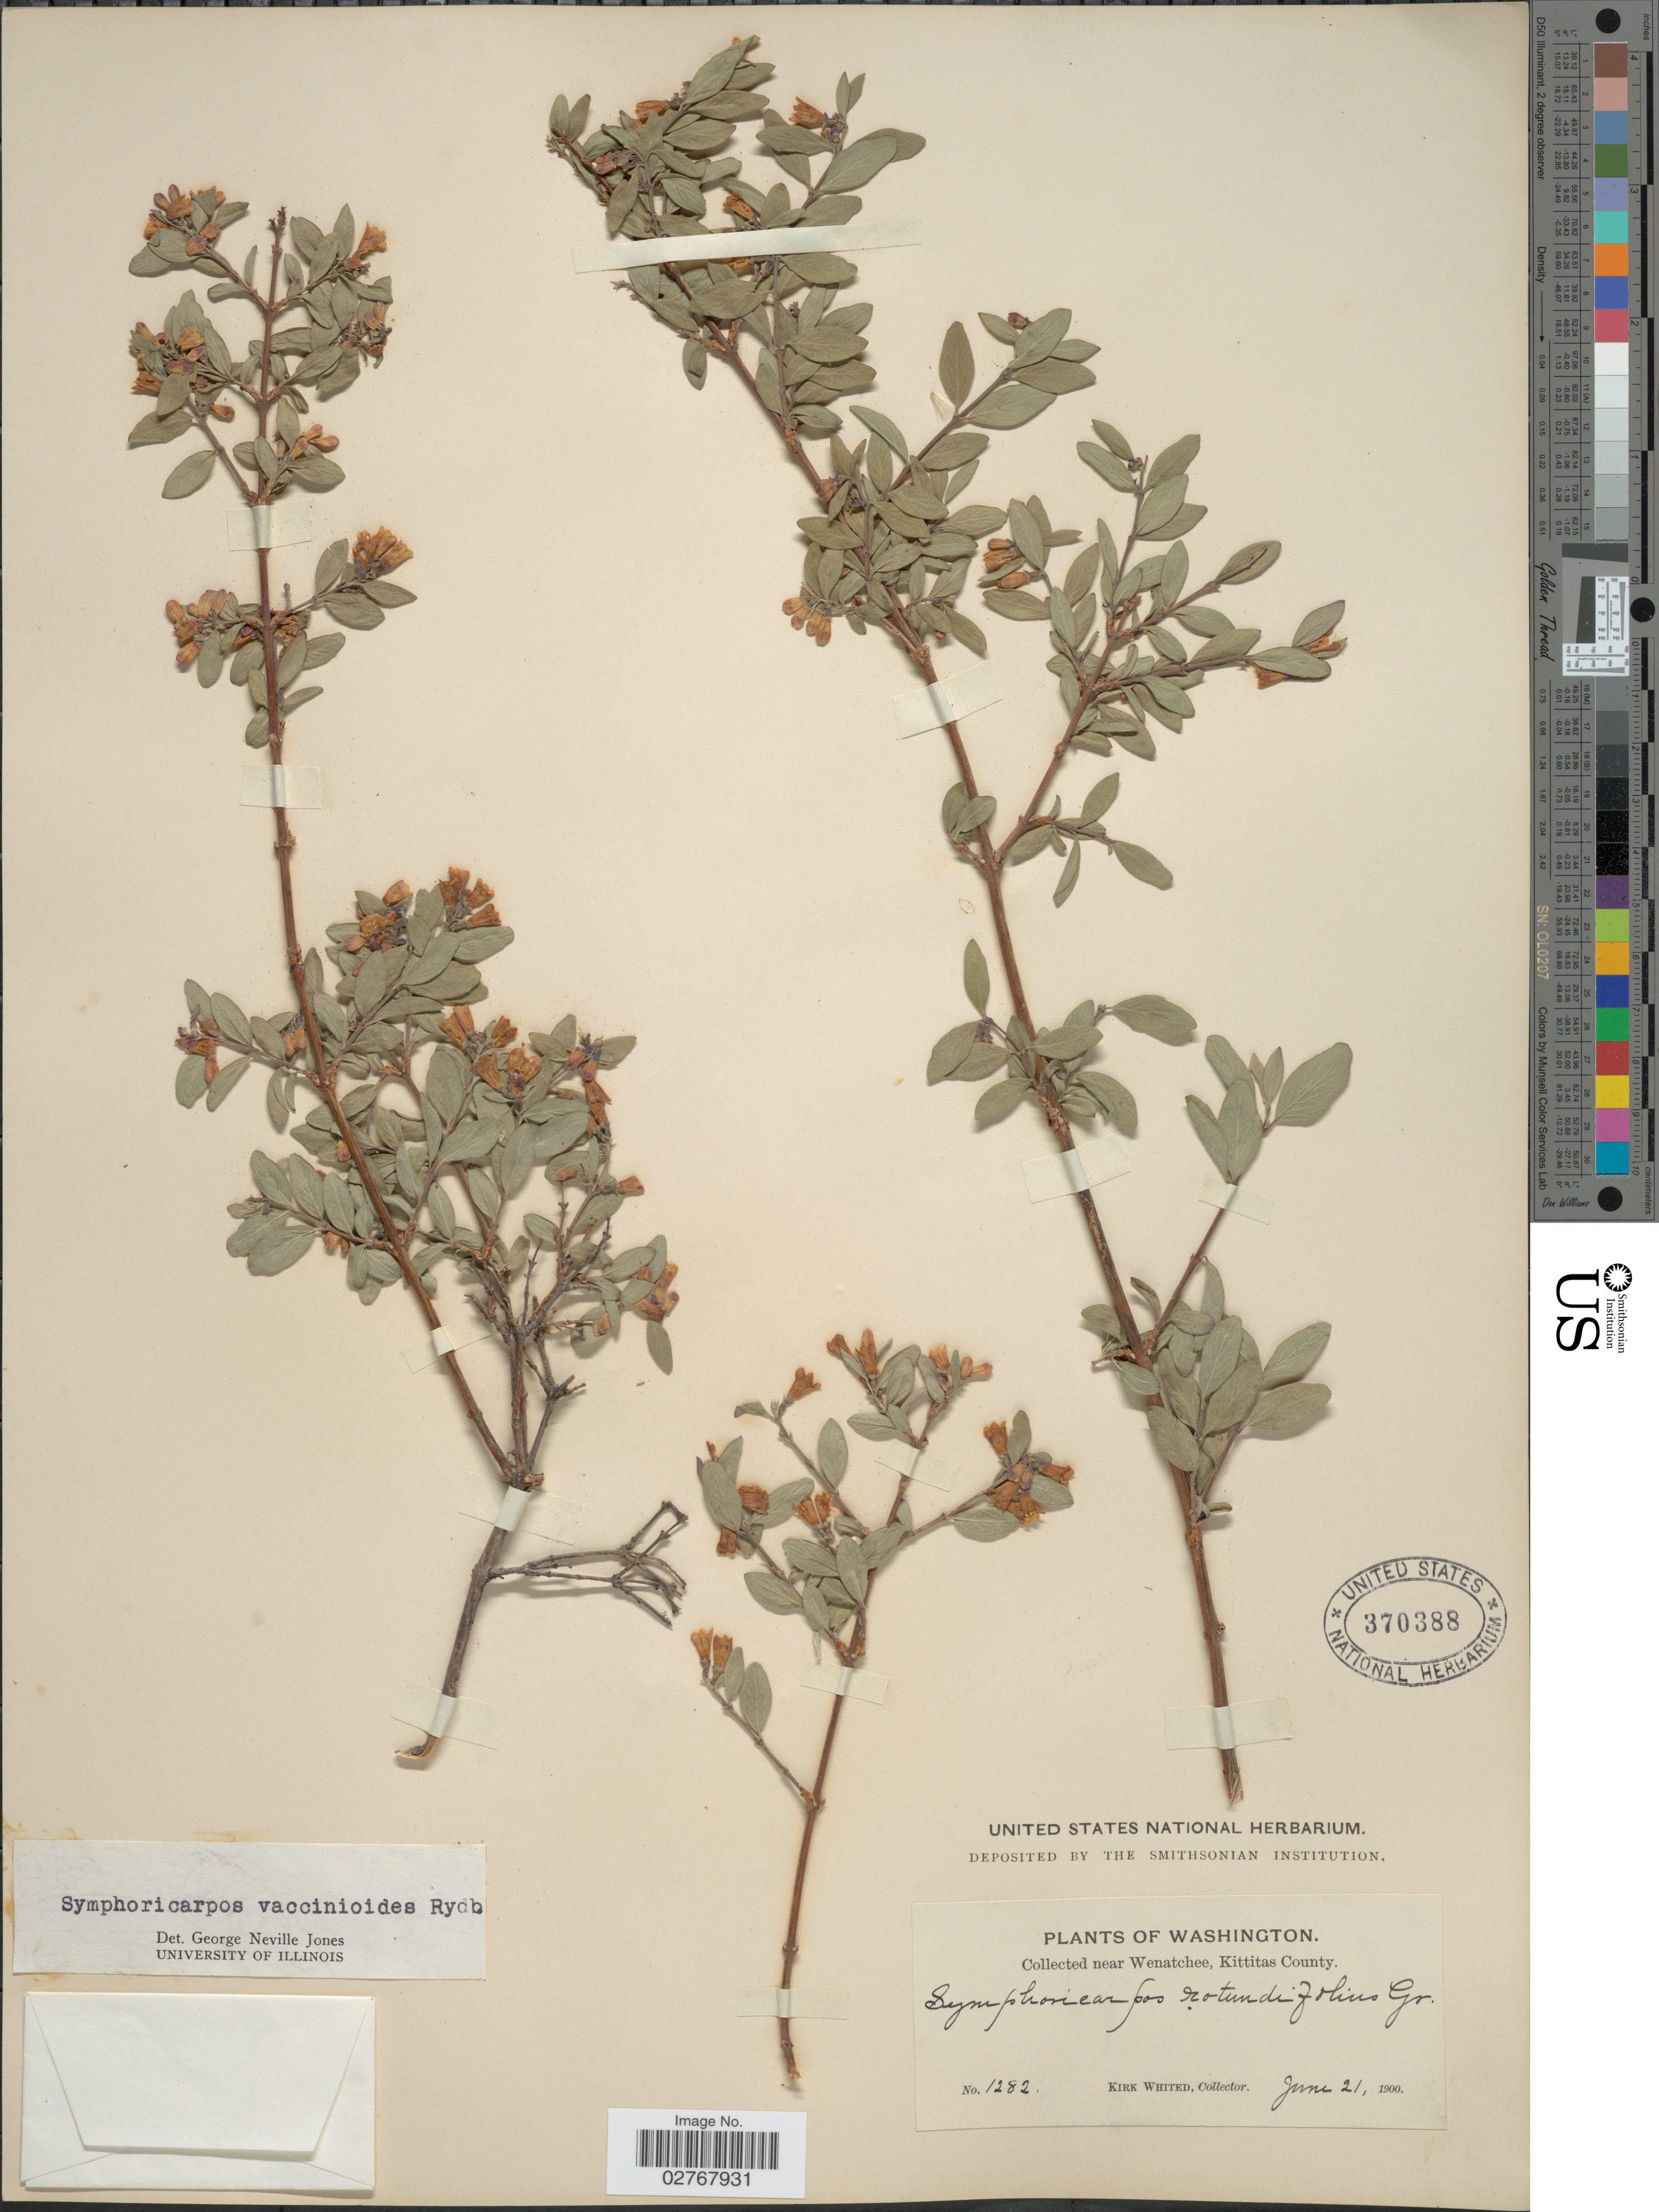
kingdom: Plantae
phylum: Tracheophyta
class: Magnoliopsida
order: Dipsacales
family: Caprifoliaceae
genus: Symphoricarpos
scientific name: Symphoricarpos vaccinioides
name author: Rydb.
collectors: K. Whited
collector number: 1282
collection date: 1900-06-21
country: United States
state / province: Washington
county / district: Kittitas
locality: Near Wenatchee, Kittitas County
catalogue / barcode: US 370388